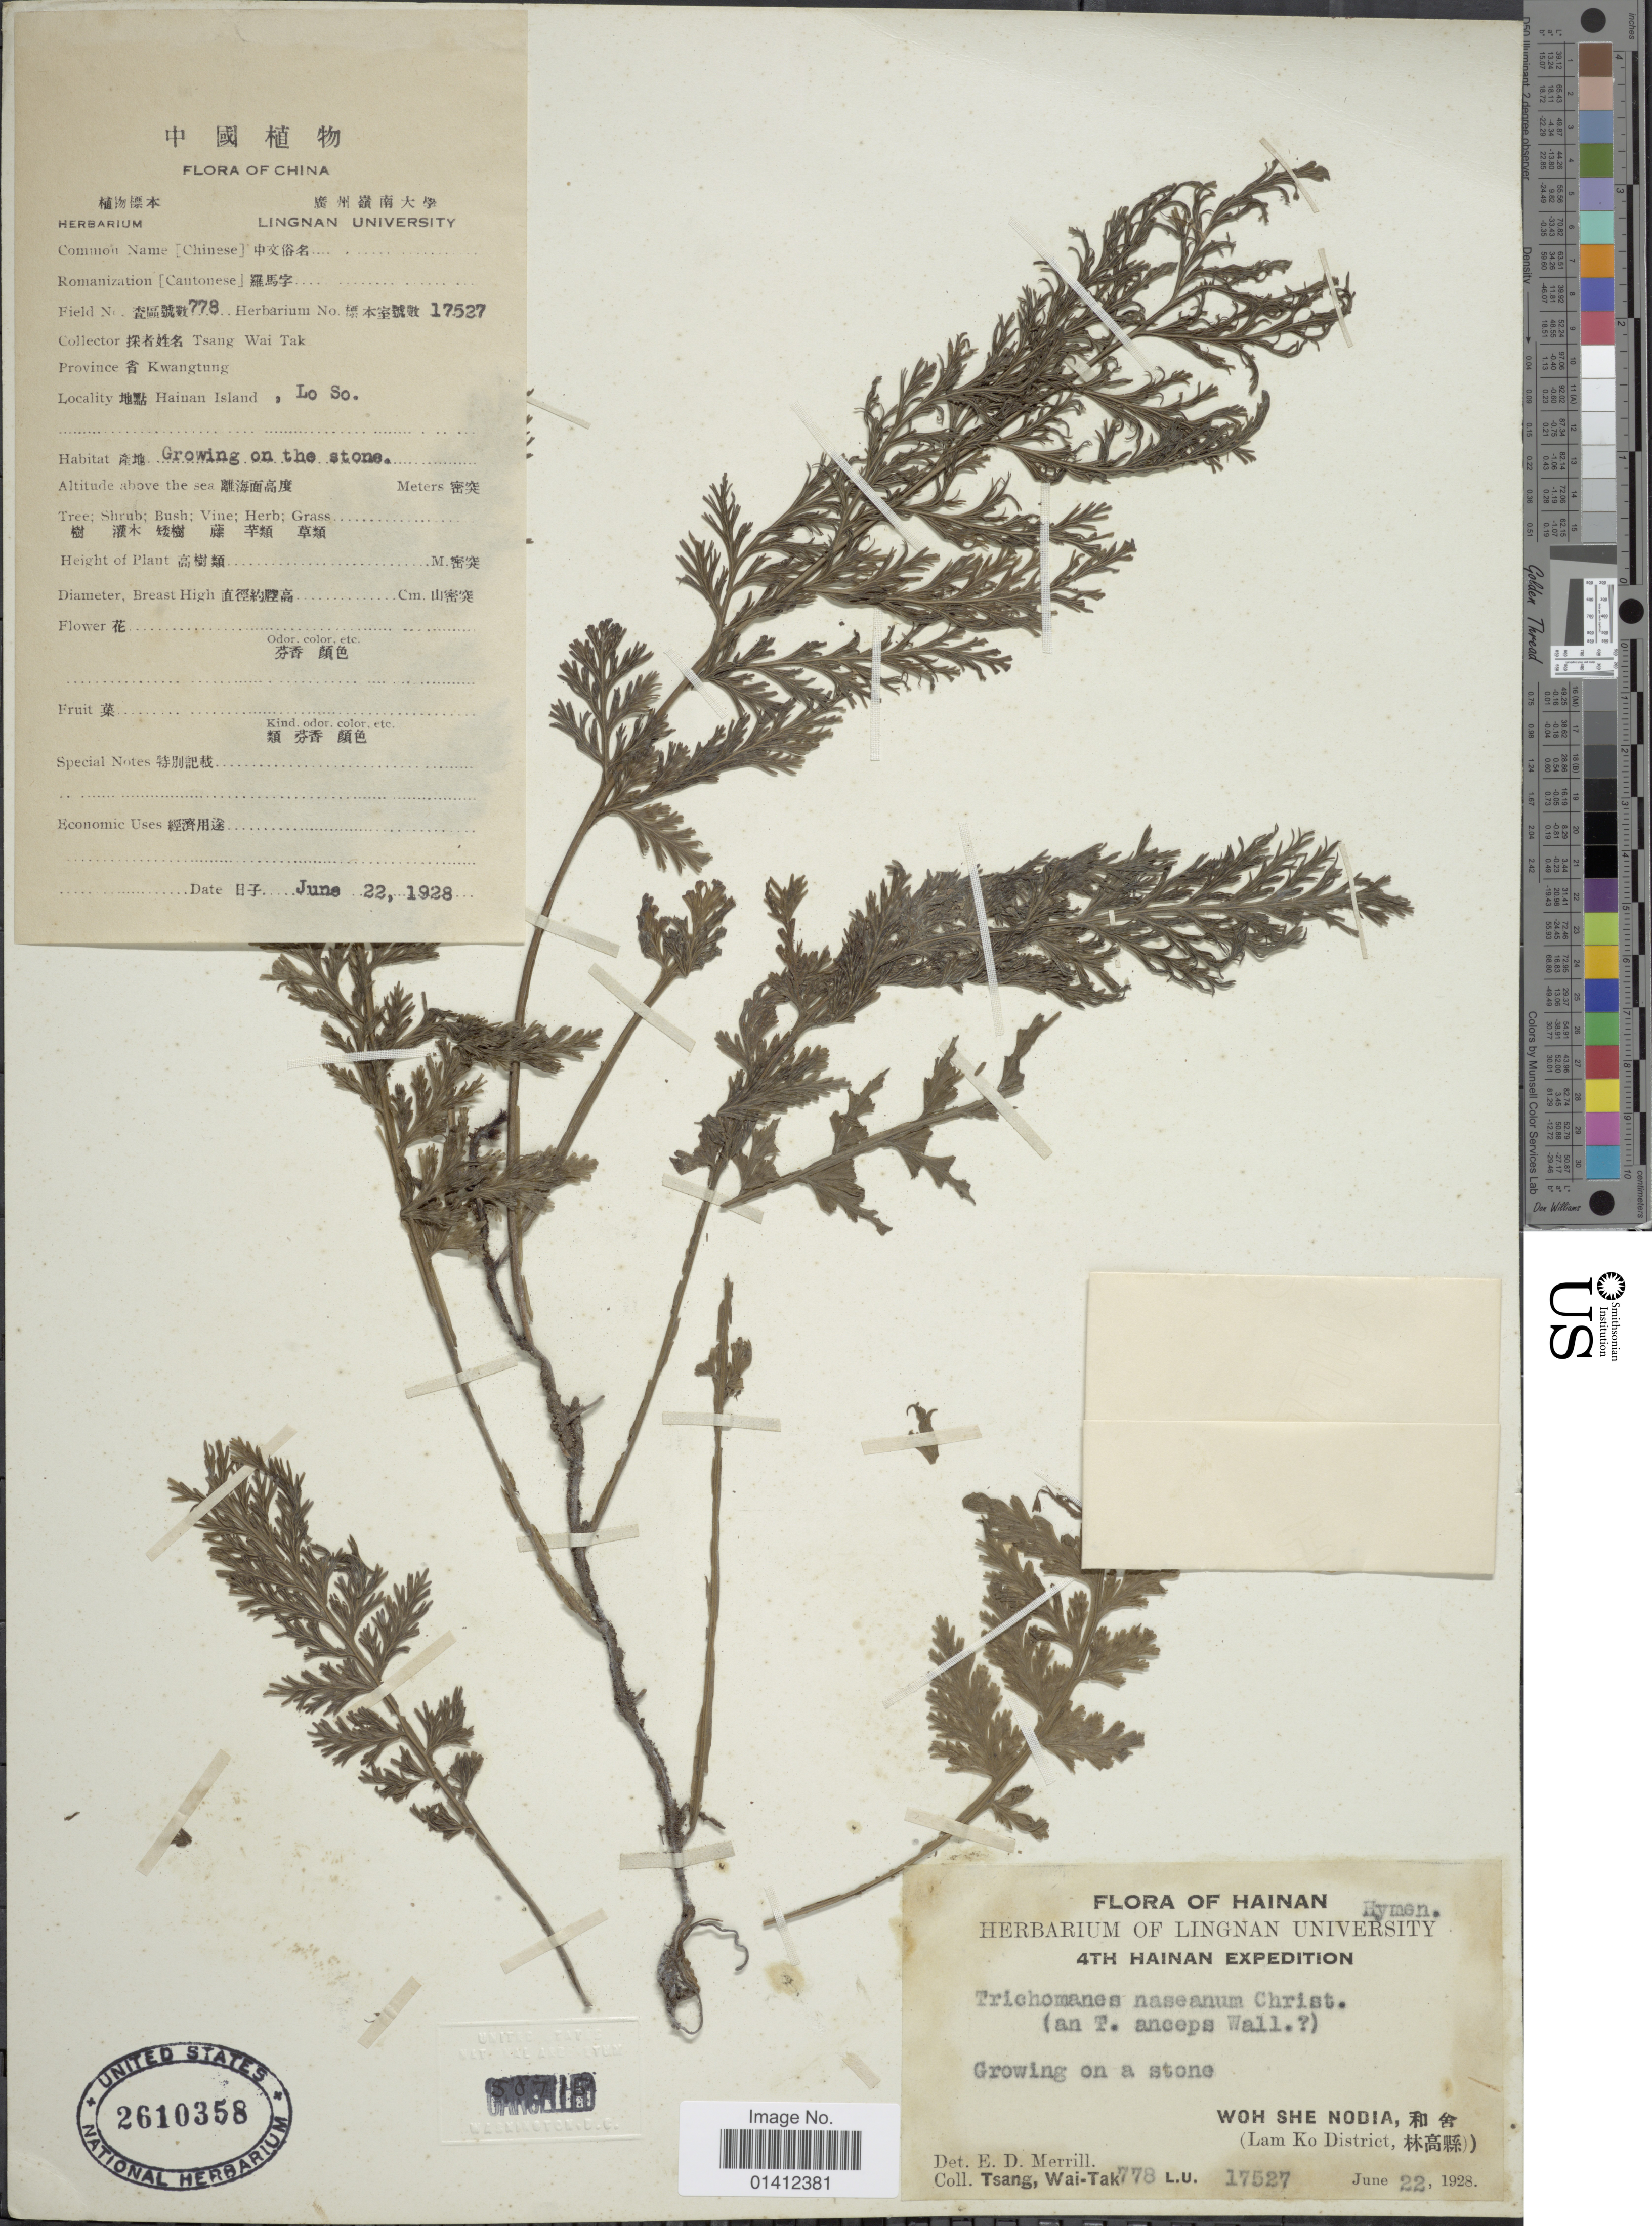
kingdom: Plantae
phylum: Tracheophyta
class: Polypodiopsida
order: Hymenophyllales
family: Hymenophyllaceae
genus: Vandenboschia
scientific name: Vandenboschia radicans var. naseana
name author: (Christ) H. Itô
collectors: W. T. Tsang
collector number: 778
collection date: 1928-06-22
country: China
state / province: Hainan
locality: Woh She Nodia X, (Lam Ko District, X)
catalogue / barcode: US 2610358